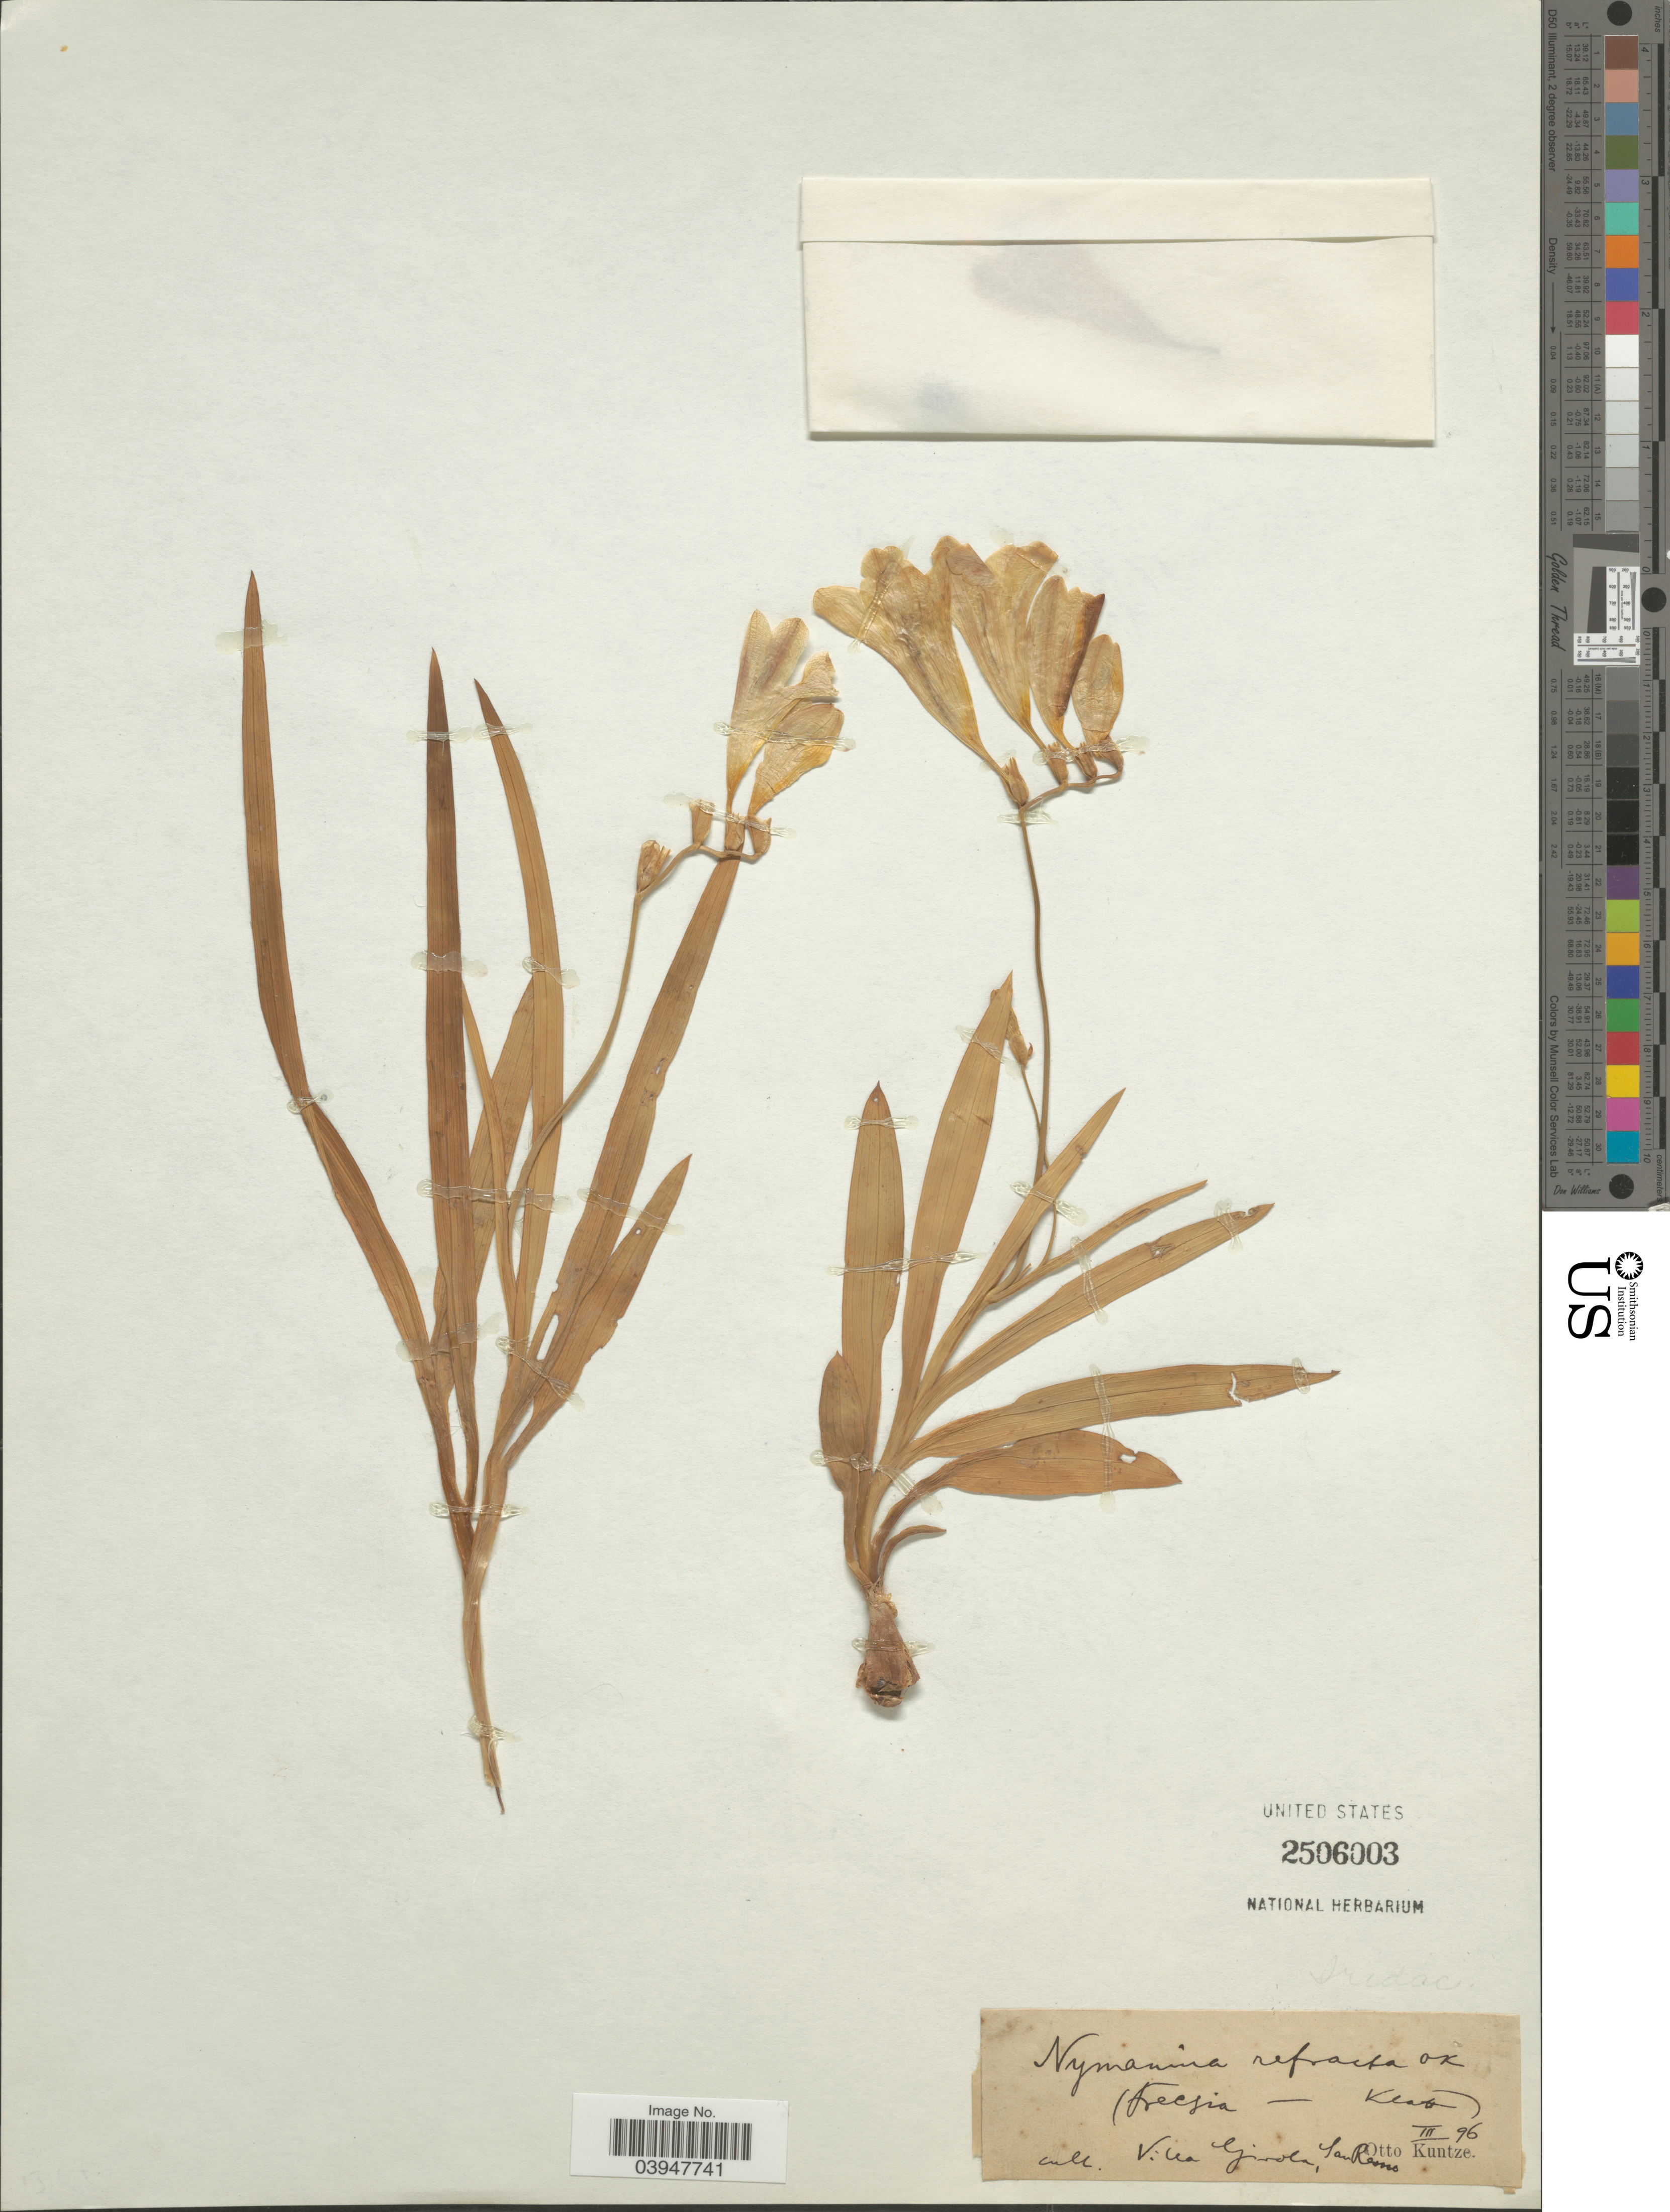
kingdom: Plantae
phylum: Tracheophyta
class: Liliopsida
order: Asparagales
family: Iridaceae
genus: Freesia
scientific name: Freesia refracta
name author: (Jacq.) Klatt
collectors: C.E.O. Kuntze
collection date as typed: Transcribed d/m/y: /3/96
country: Italy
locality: Villa Girola, San Remo.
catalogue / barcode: US 2506003